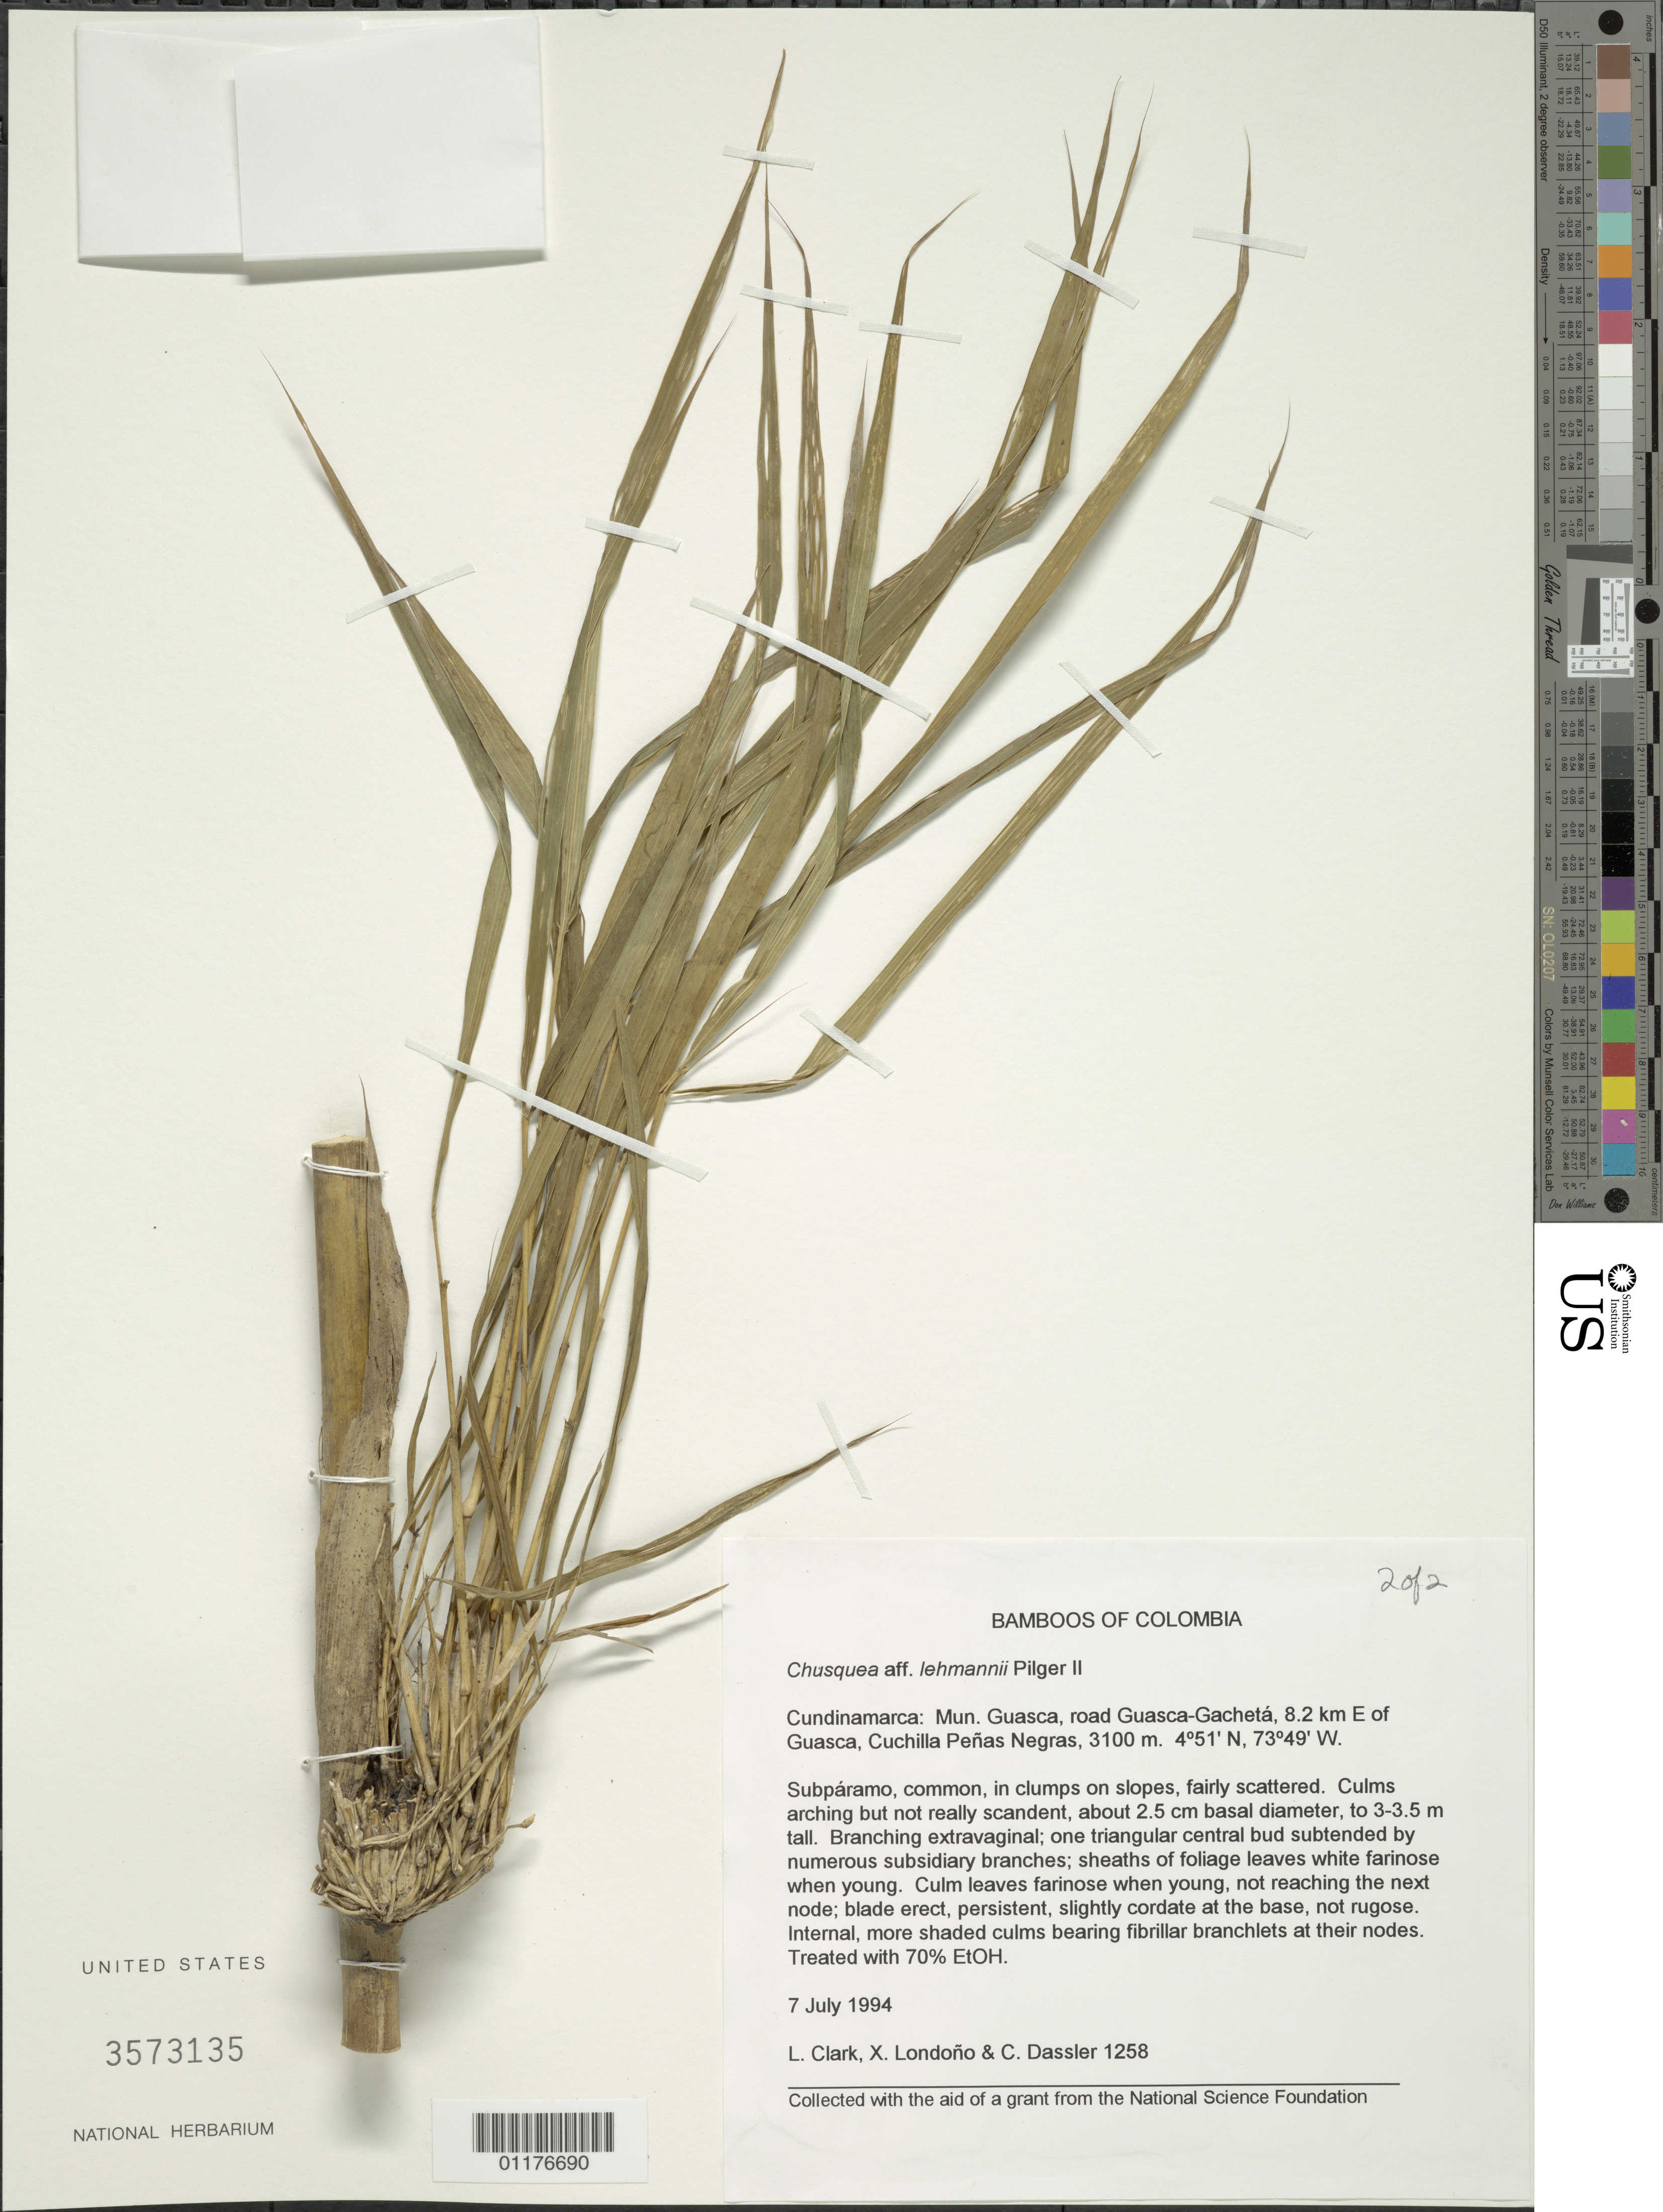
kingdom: Plantae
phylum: Tracheophyta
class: Liliopsida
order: Poales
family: Poaceae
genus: Chusquea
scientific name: Chusquea lehmannii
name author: Pilg.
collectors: L. G. Clark, X. Londoño & C. Dassler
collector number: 1258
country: Colombia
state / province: Cundinamarca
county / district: Guasca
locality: Road Guasca-Gacheta, E of Guasca, Cuchilla Penas Negras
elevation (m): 3100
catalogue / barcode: US 3573135